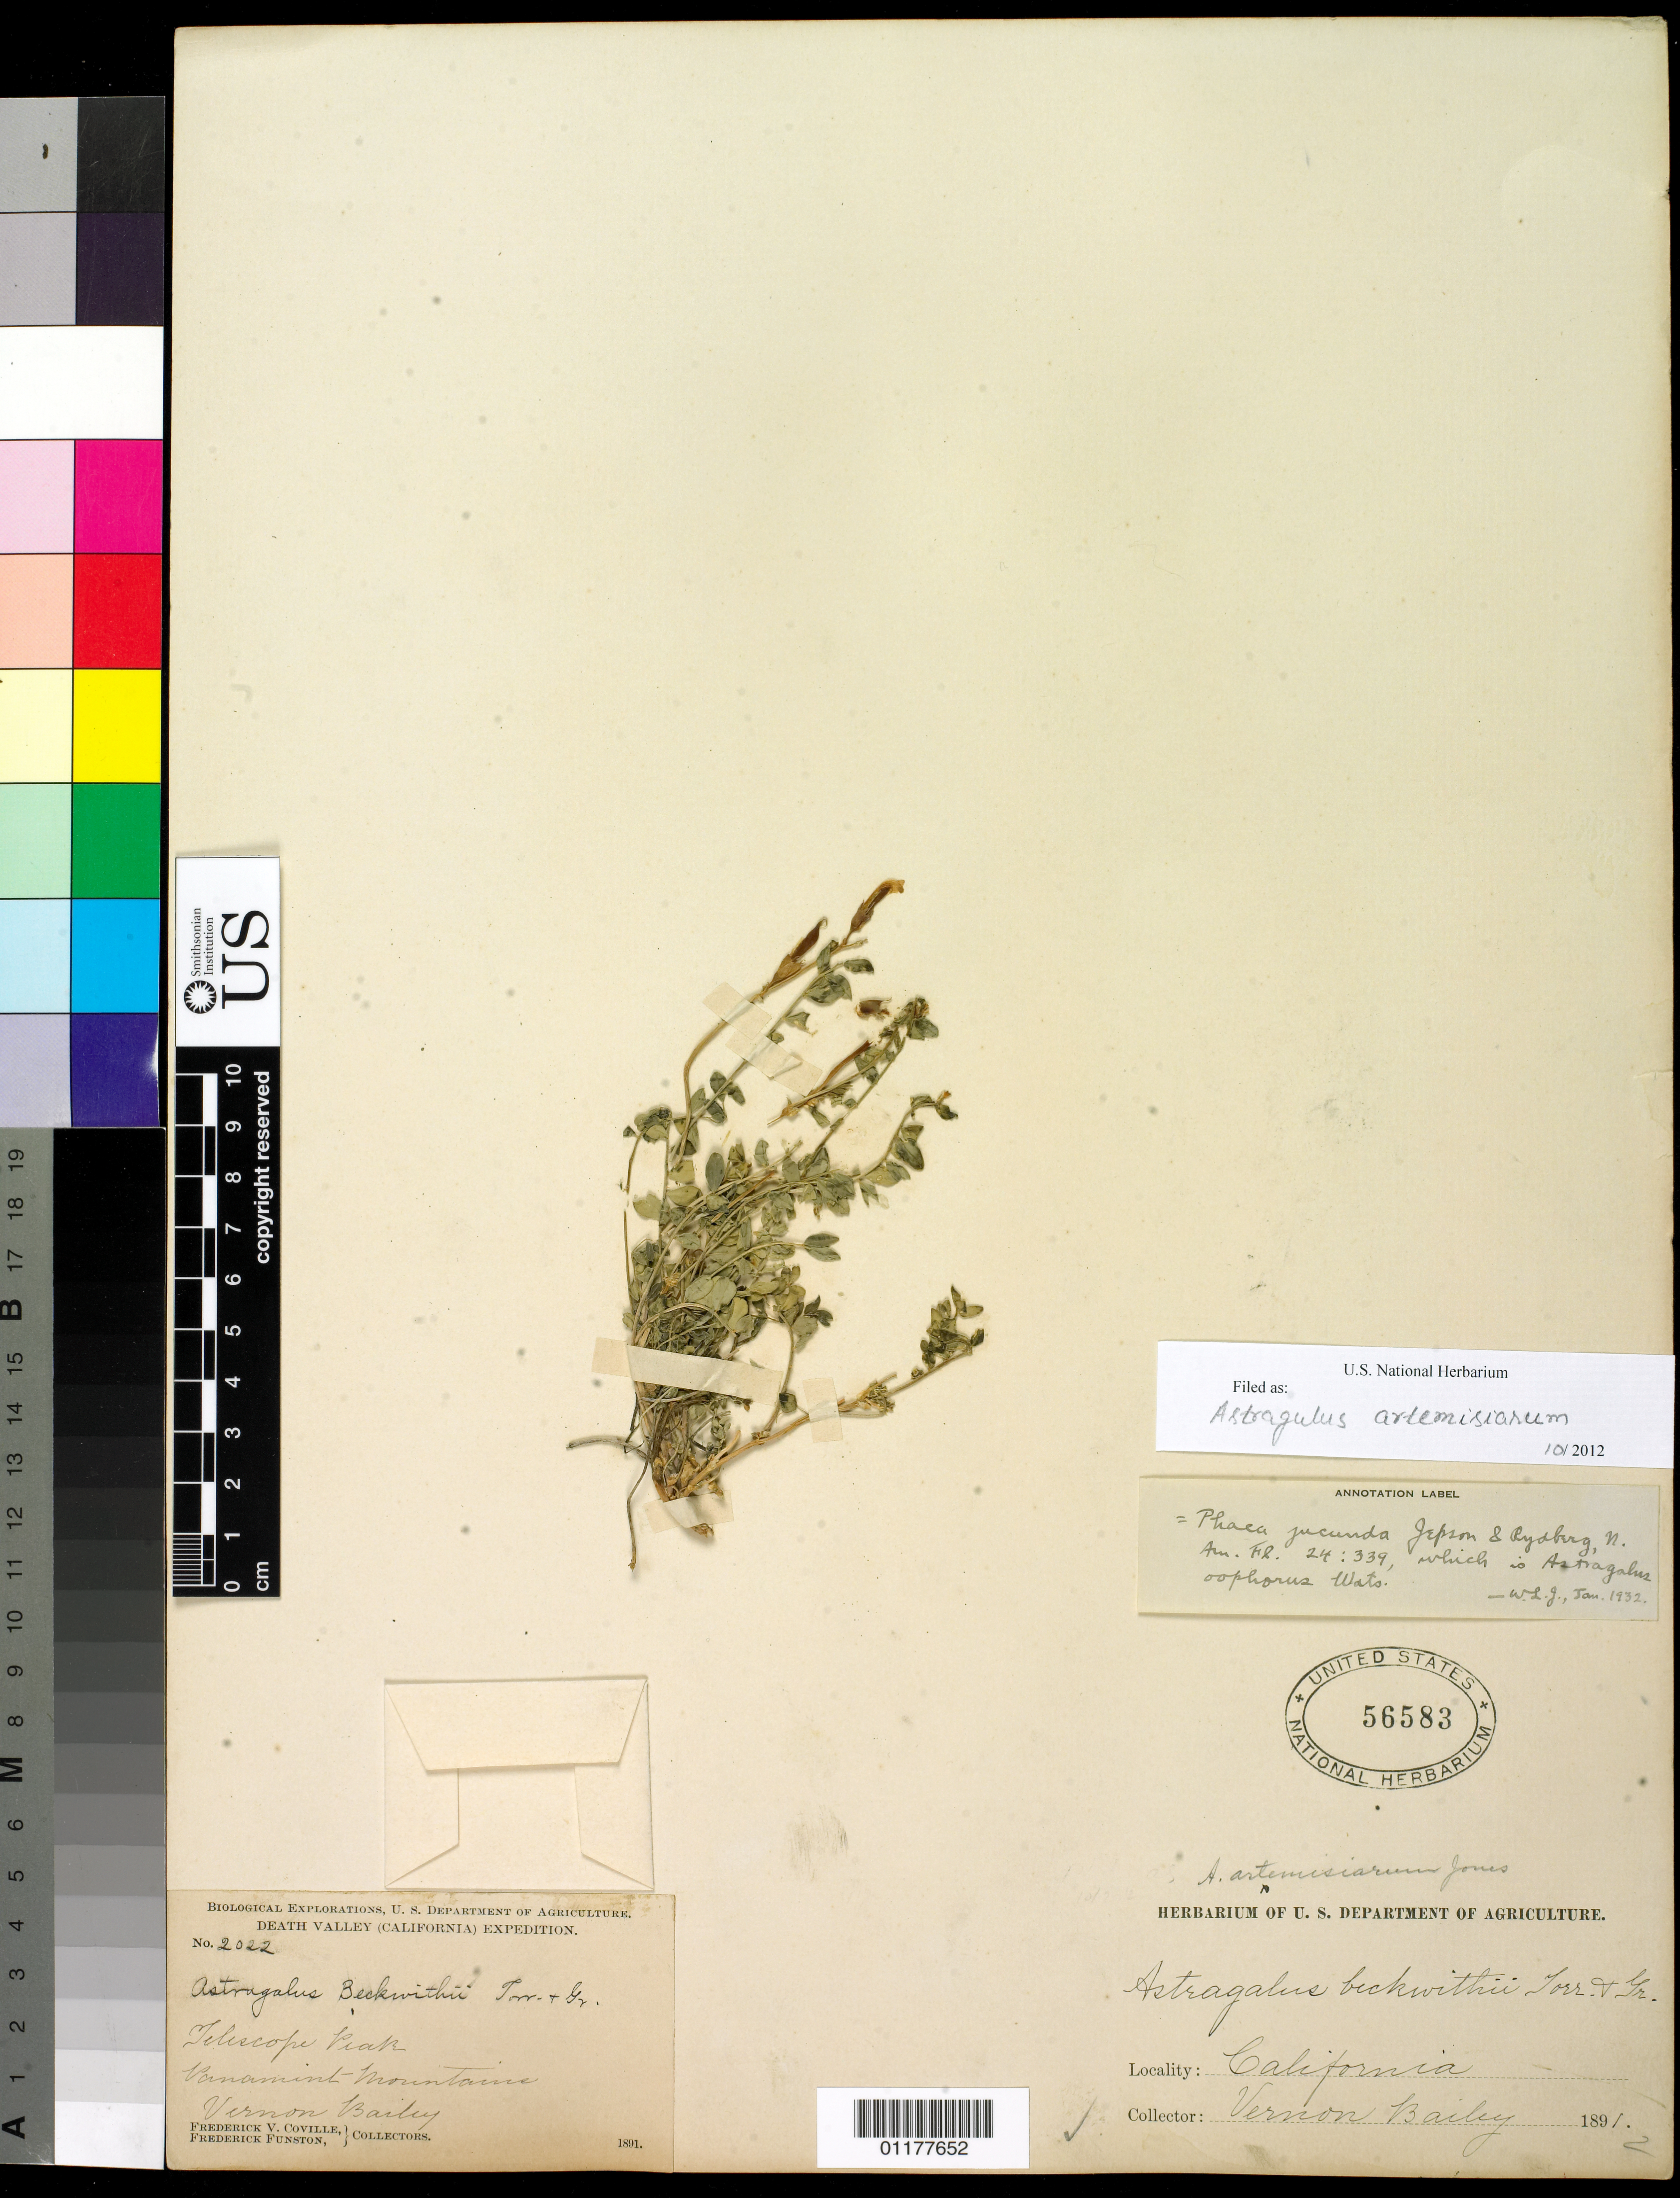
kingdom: Plantae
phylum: Tracheophyta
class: Magnoliopsida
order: Fabales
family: Fabaceae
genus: Astragalus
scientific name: Astragalus artemisiarum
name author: M.E. Jones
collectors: V. O. Bailey, F. V. Coville & F. Funston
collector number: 2022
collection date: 1891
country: United States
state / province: California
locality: Telescope Peak, Panamint Mts.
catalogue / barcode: US 56583